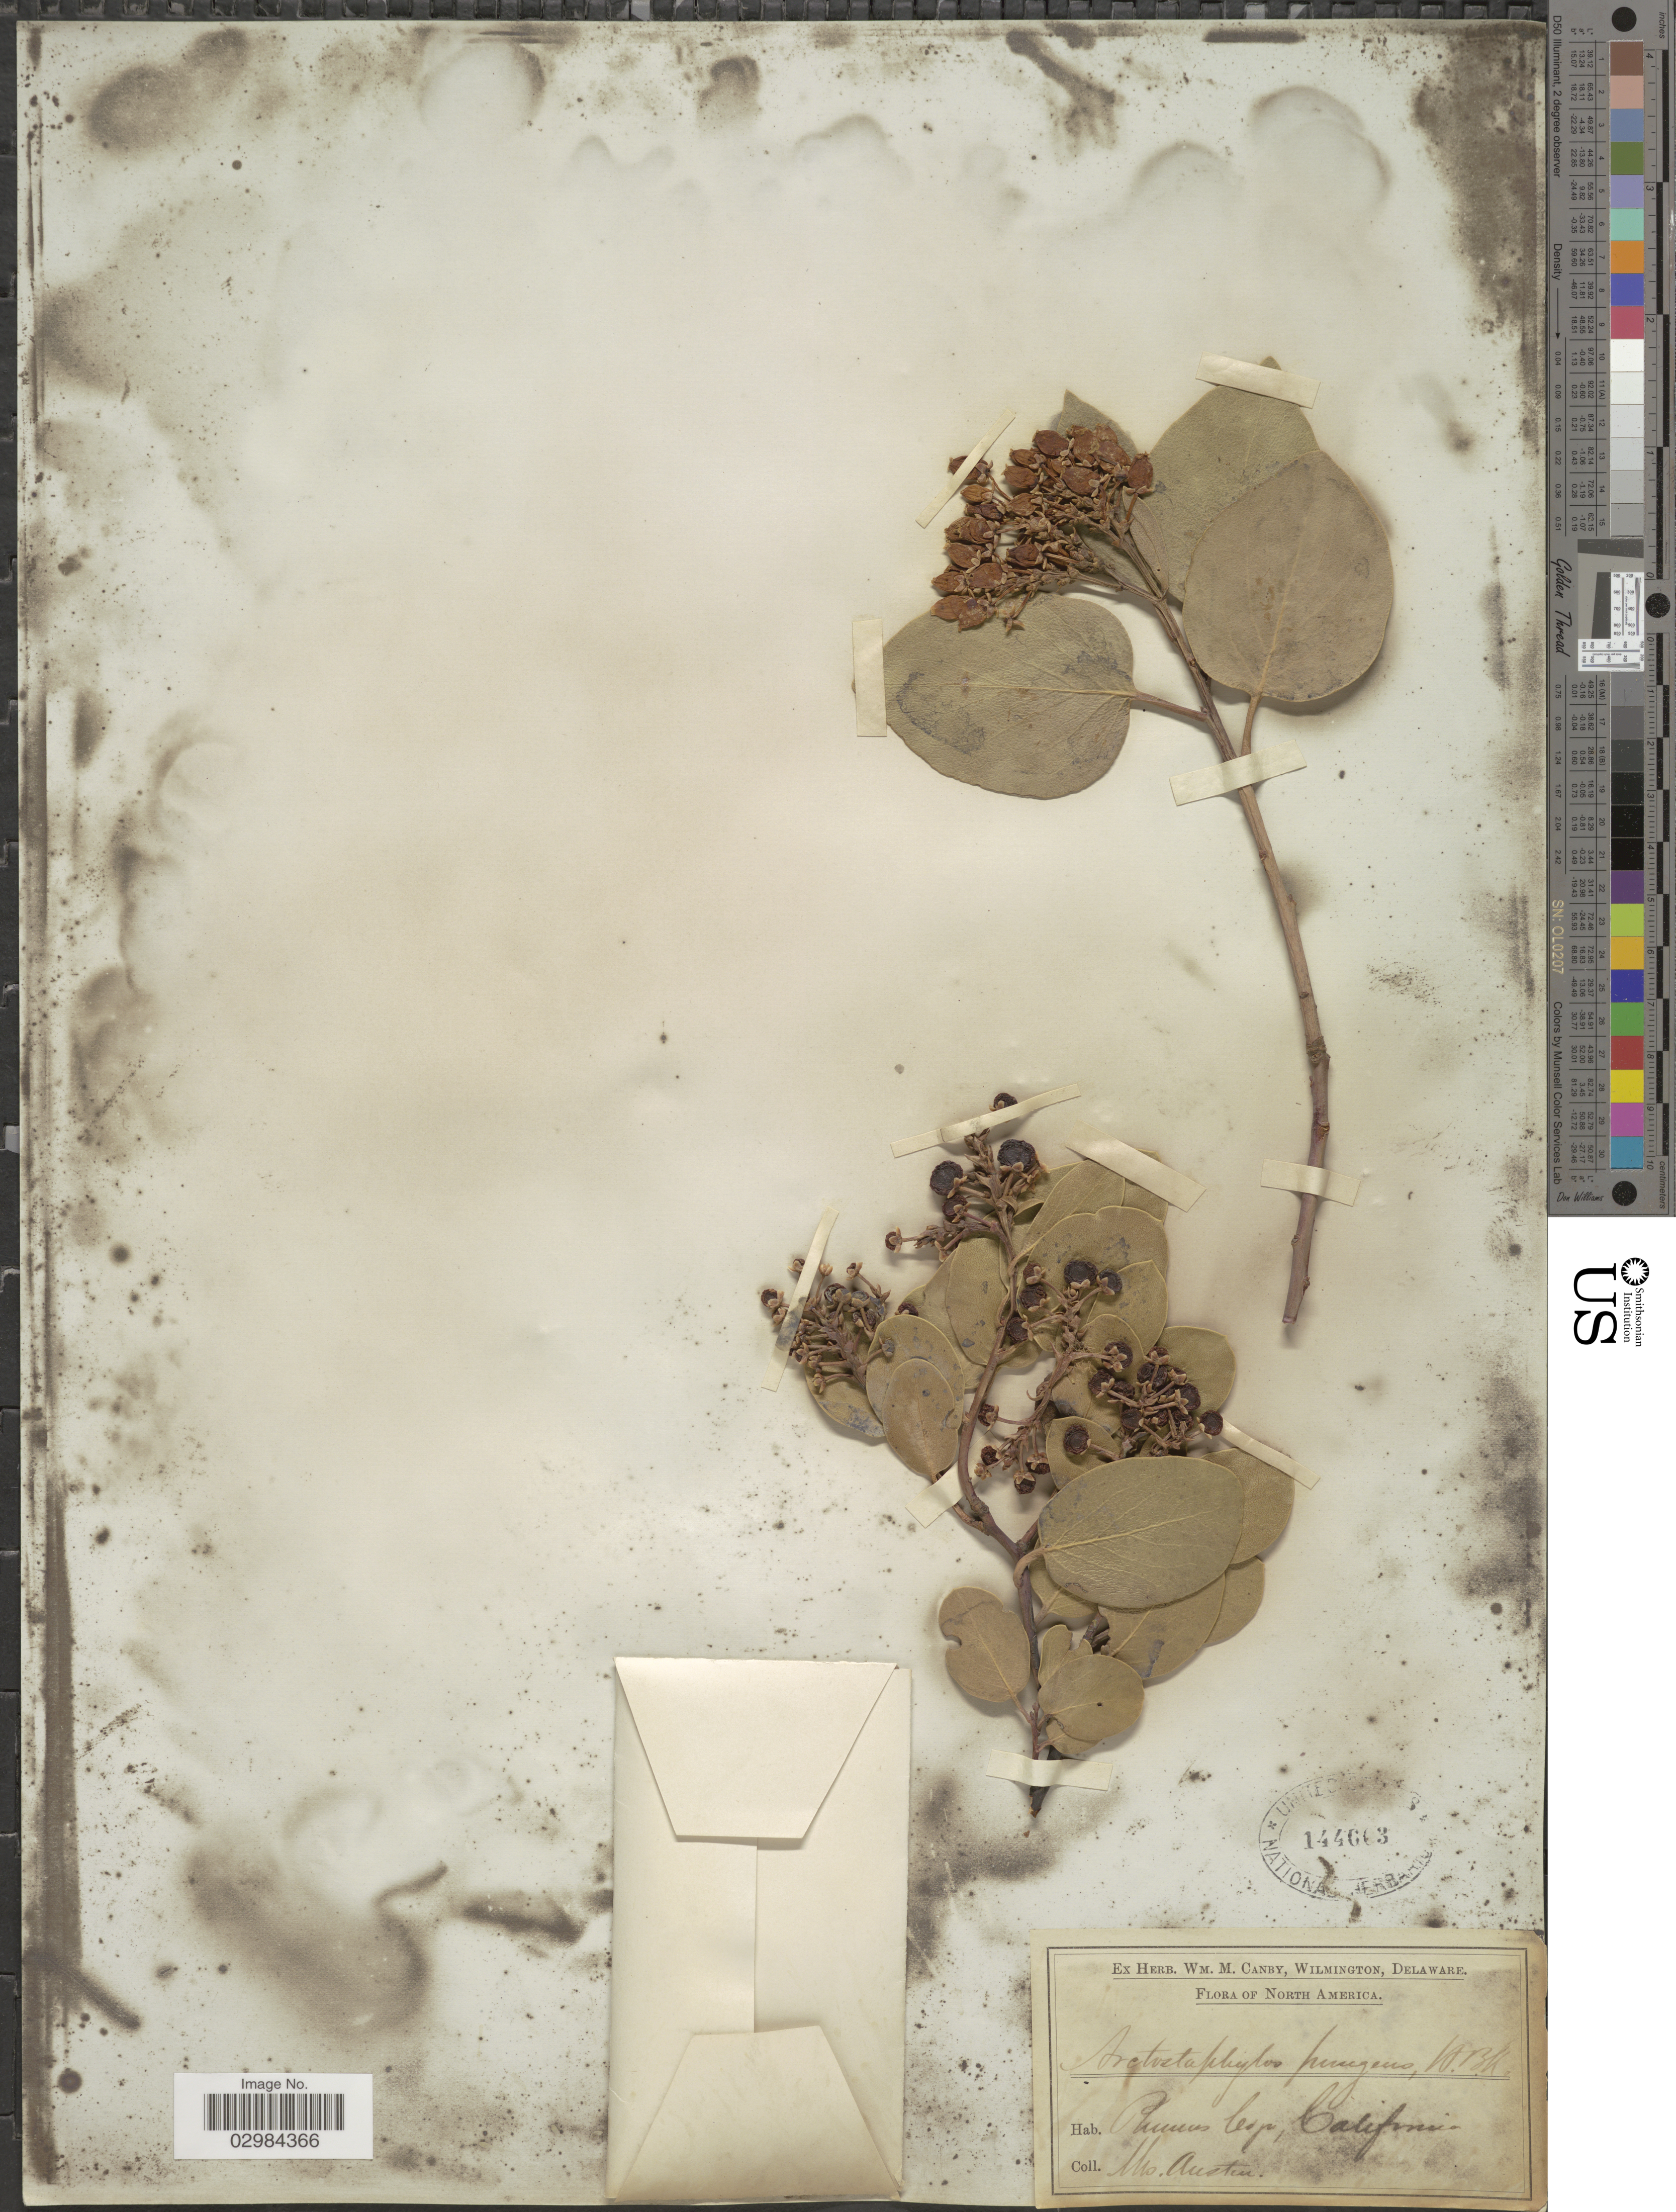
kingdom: Plantae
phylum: Tracheophyta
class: Magnoliopsida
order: Ericales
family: Ericaceae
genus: Arctostaphylos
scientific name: Arctostaphylos patula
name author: Greene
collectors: Austin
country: United States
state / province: California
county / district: Plumas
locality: Plumas Coy.